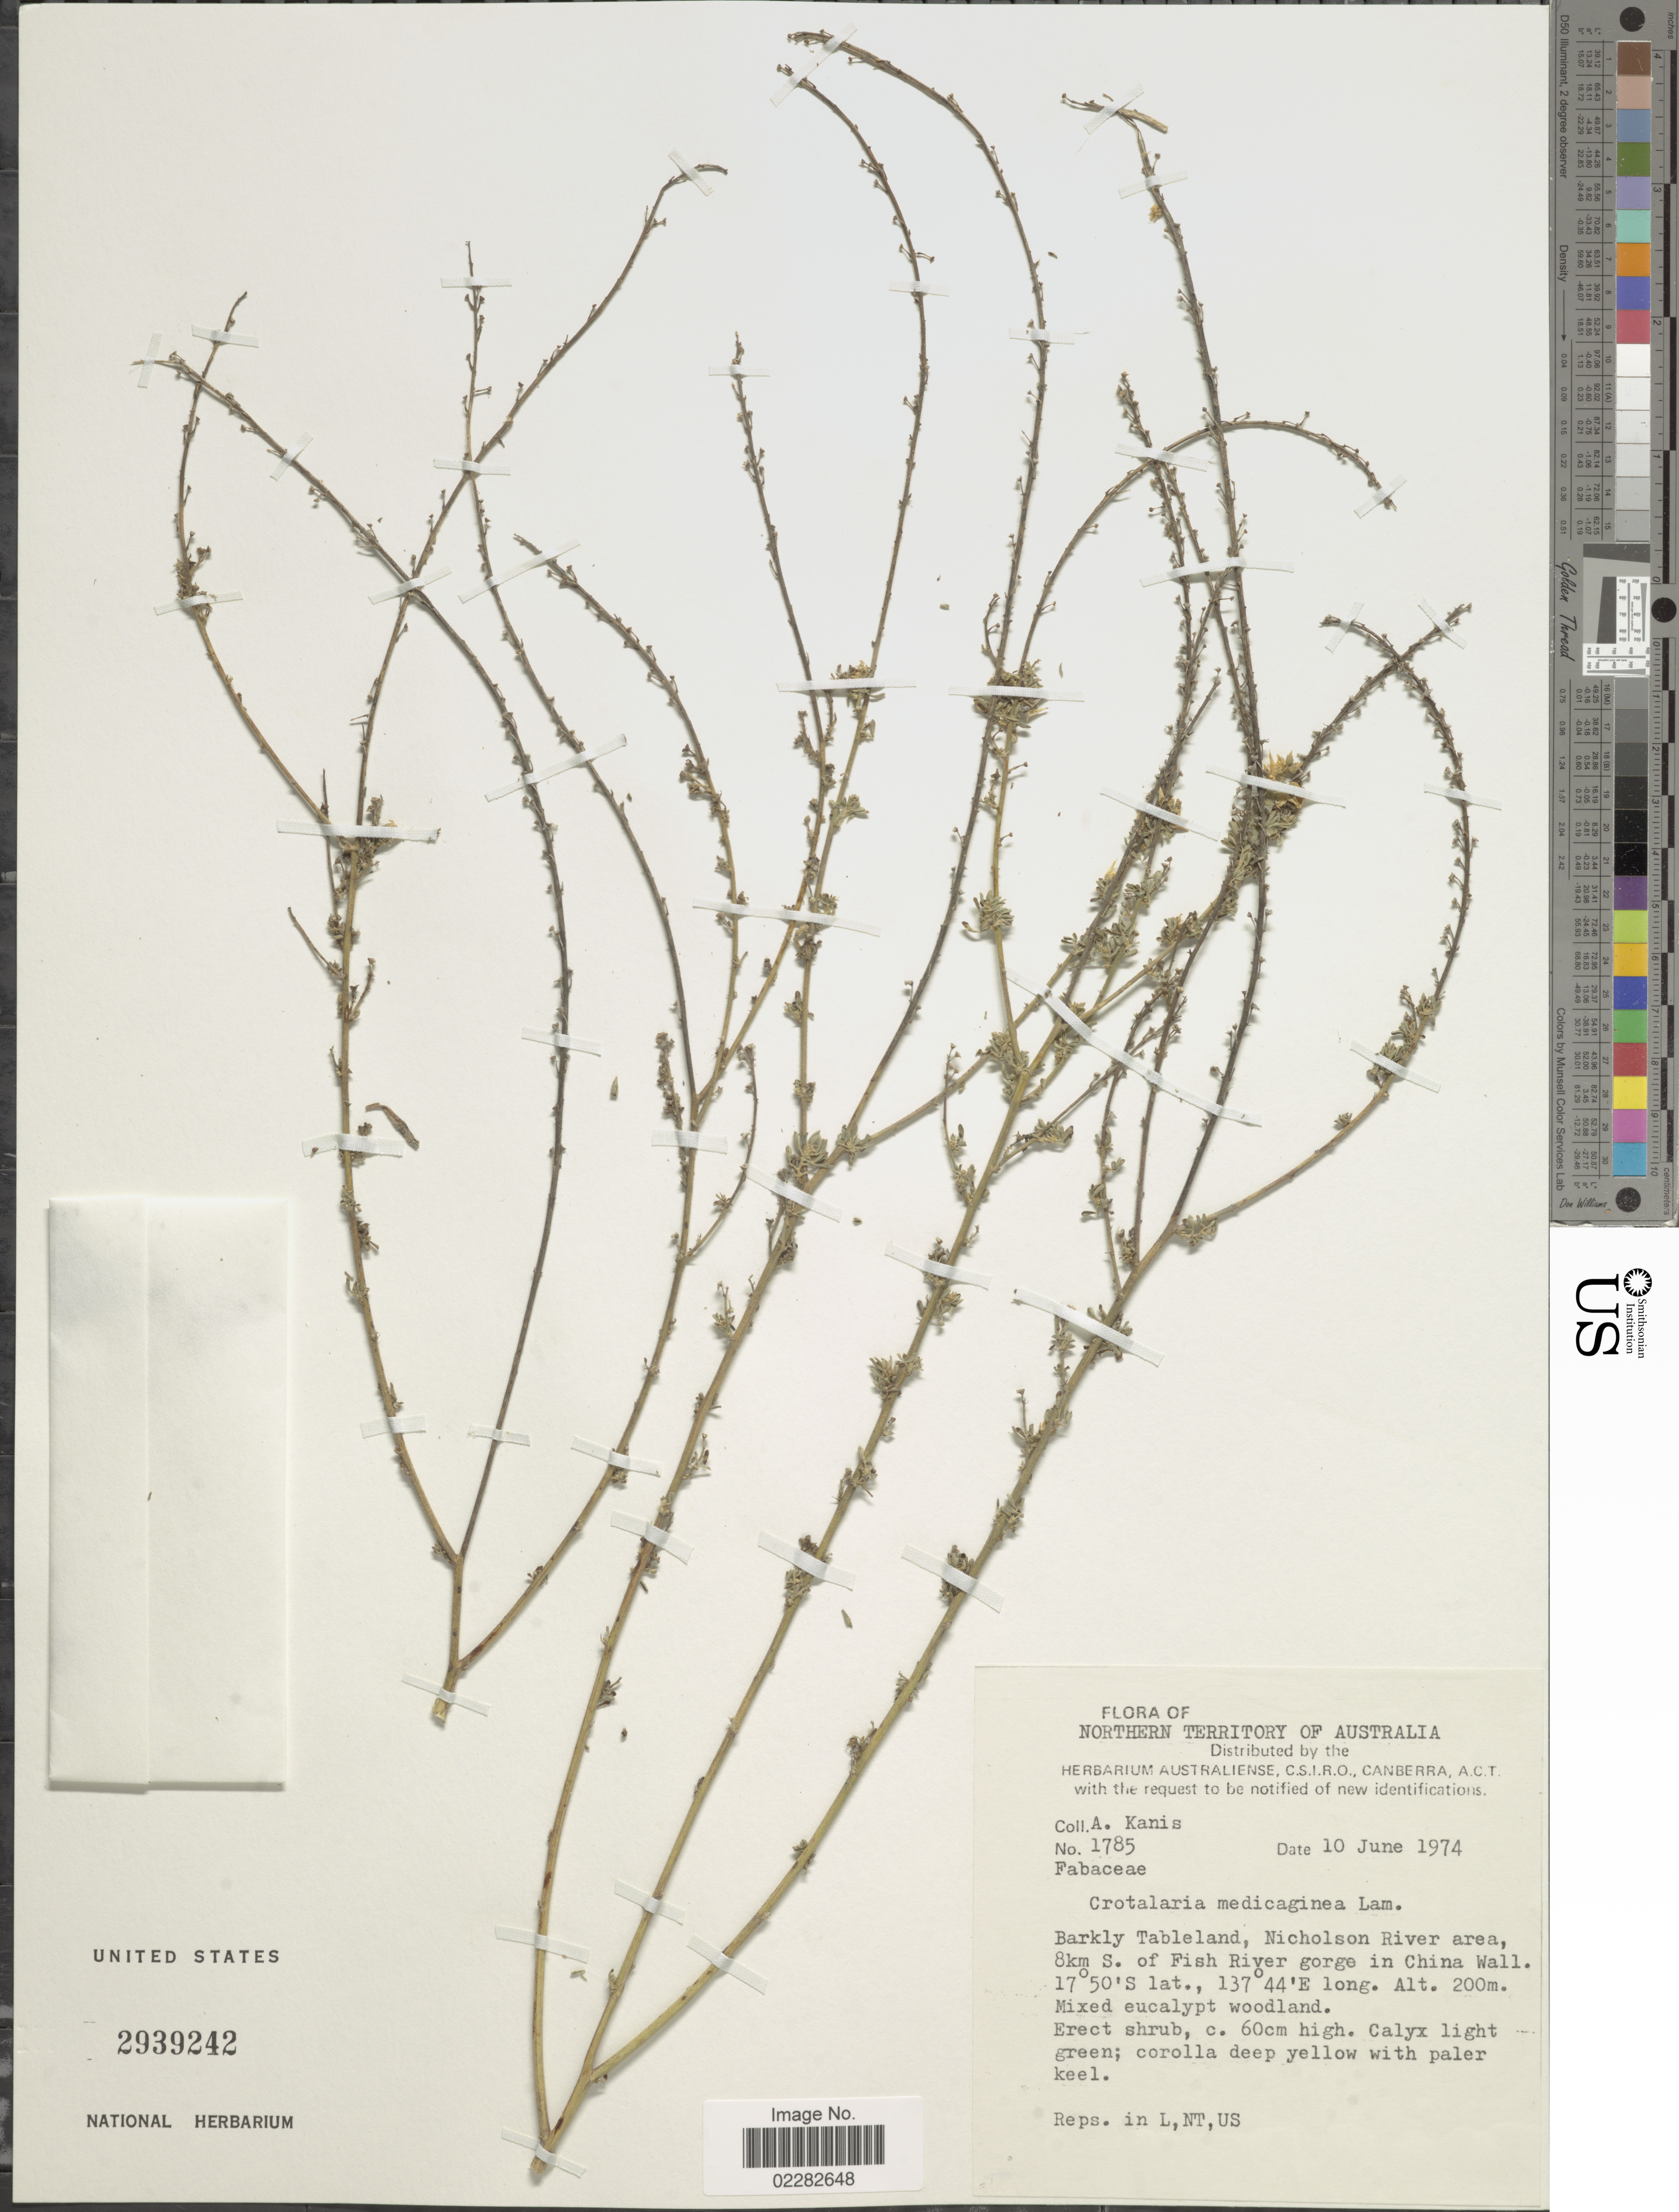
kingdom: Plantae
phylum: Tracheophyta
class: Magnoliopsida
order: Fabales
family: Fabaceae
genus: Crotalaria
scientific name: Crotalaria medicaginea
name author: Lam.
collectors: A. Kanis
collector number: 1785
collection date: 1974-06-10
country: Australia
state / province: Northern Territory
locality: Barkly Tableland, Nicholson River area, 8km S. of Fish River gorge in China Wall.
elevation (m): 200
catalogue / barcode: US 2939242